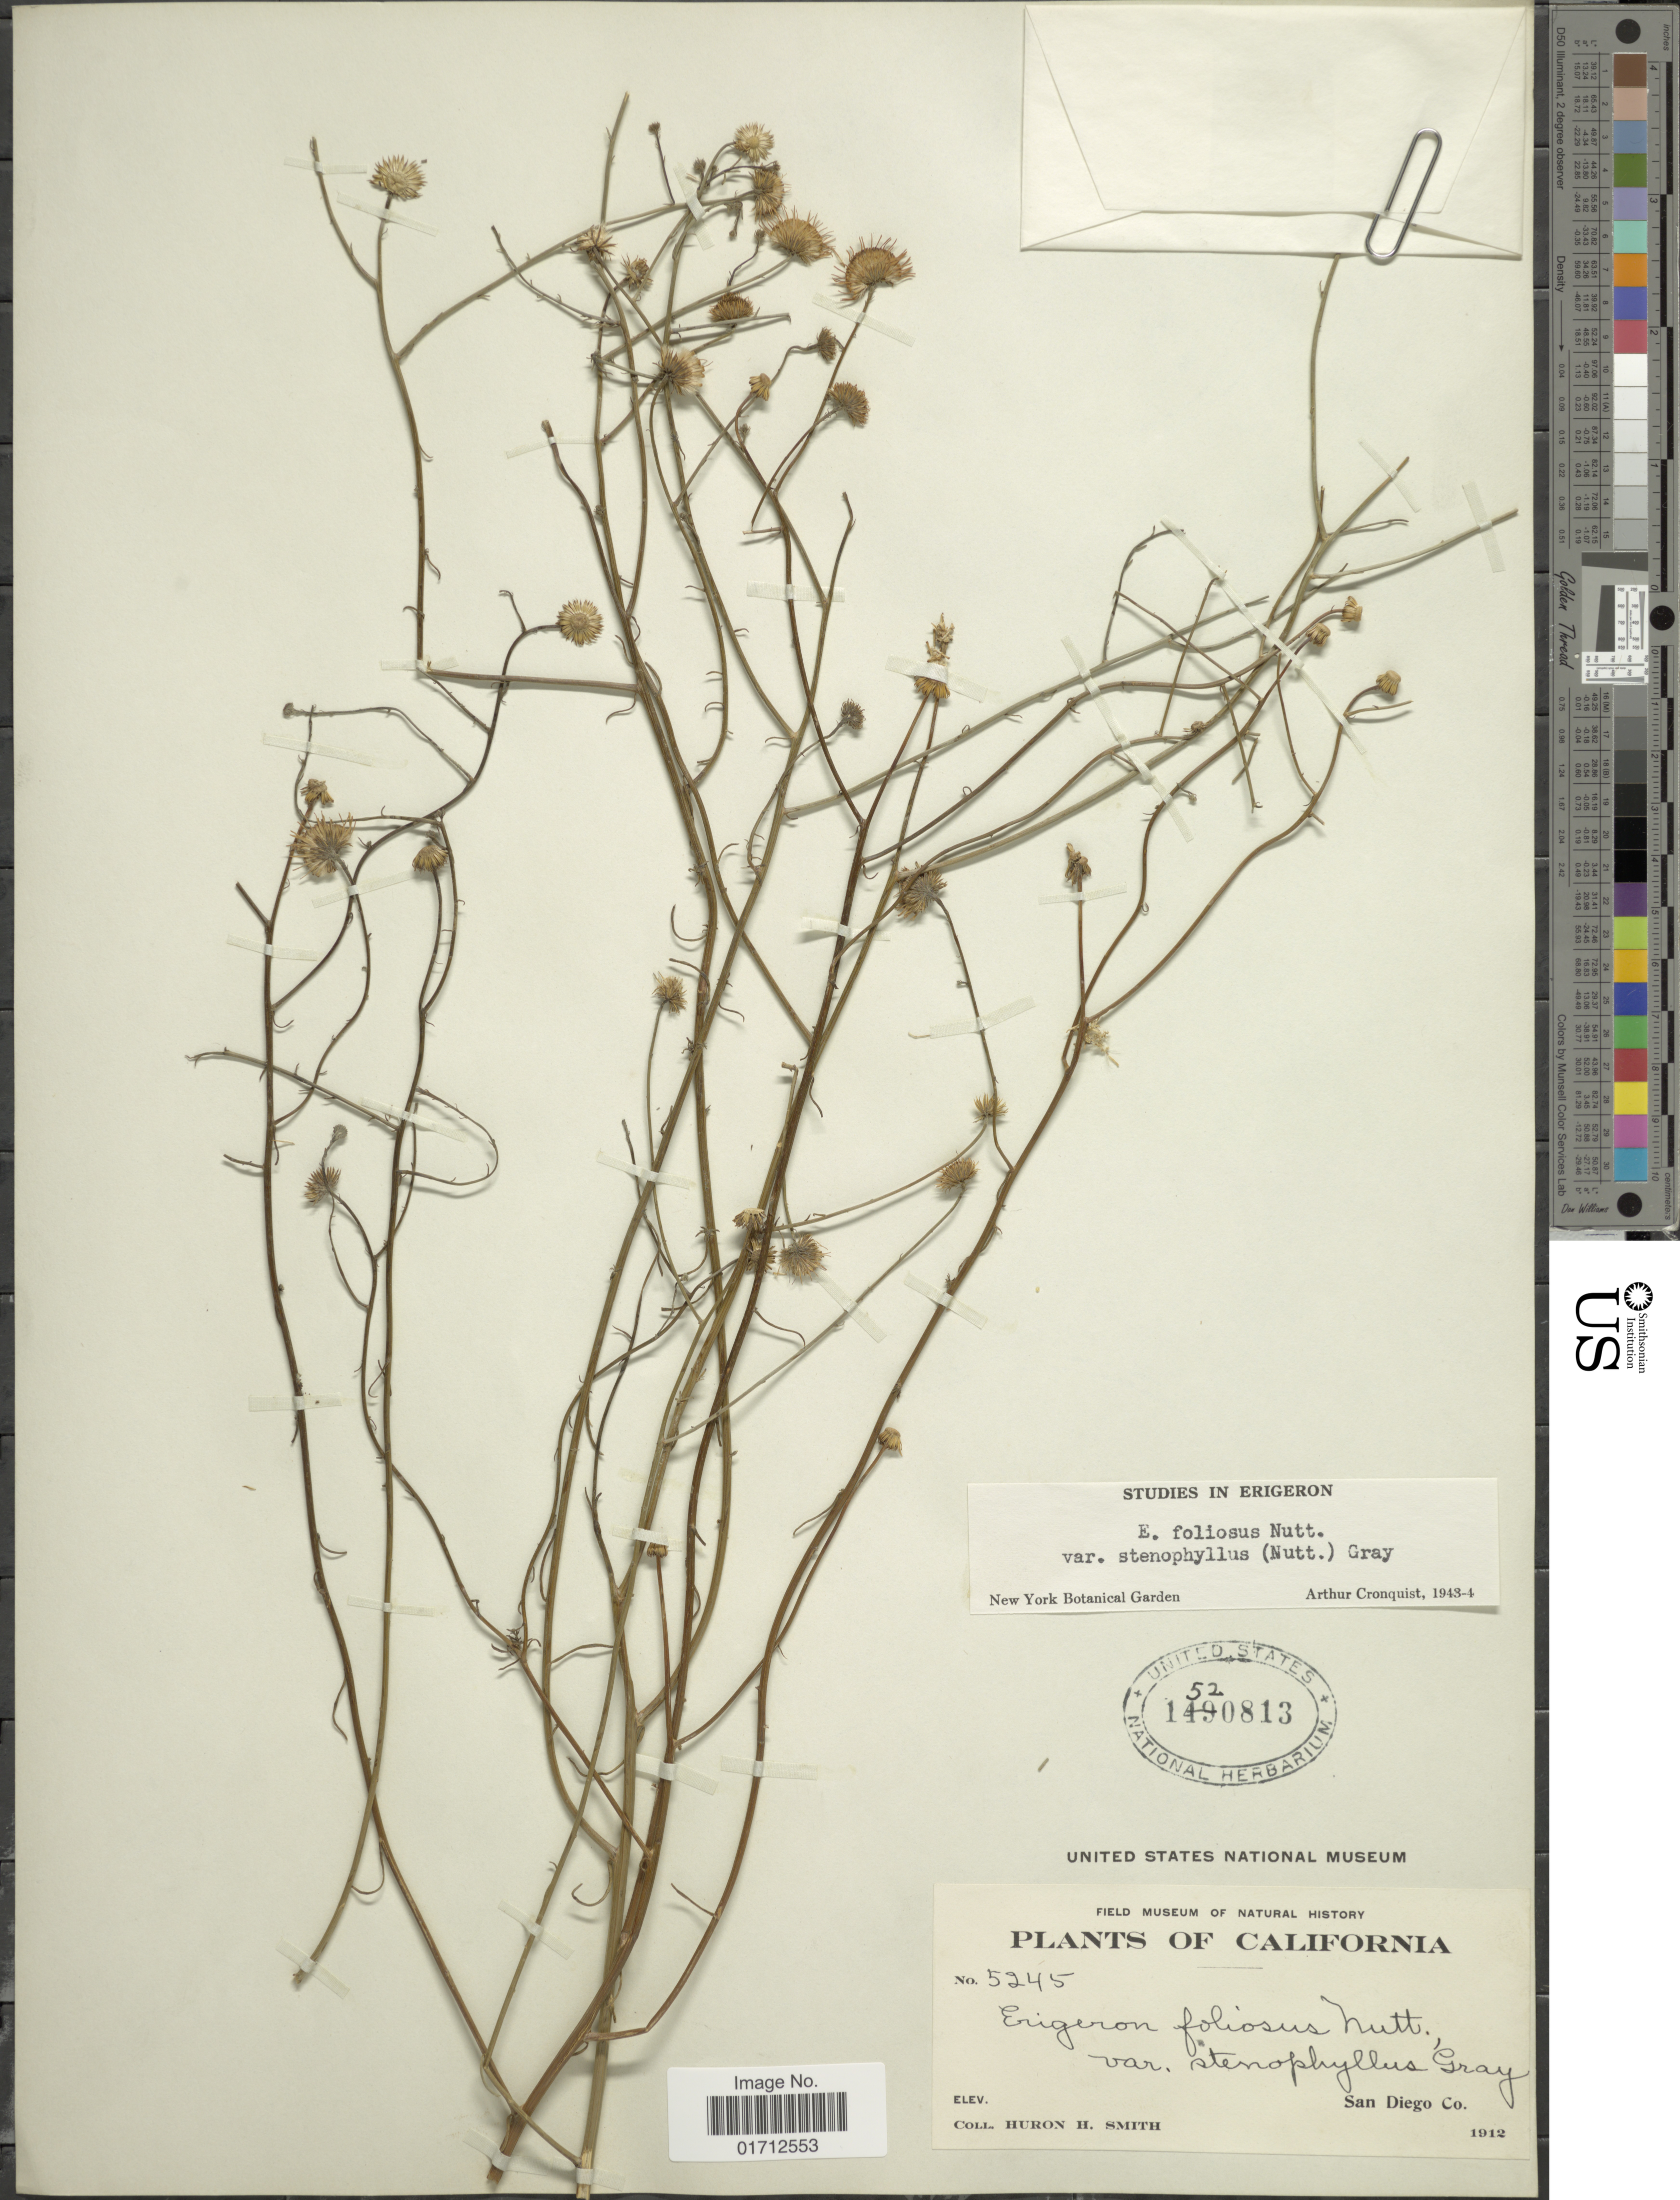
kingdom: Plantae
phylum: Tracheophyta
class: Magnoliopsida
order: Asterales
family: Asteraceae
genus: Erigeron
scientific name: Erigeron foliosus var. stenophyllus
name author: Nutt.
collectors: Huron H. Smith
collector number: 5245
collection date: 1912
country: United States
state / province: California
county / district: San Diego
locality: San Diego Co.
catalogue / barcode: US 1520813